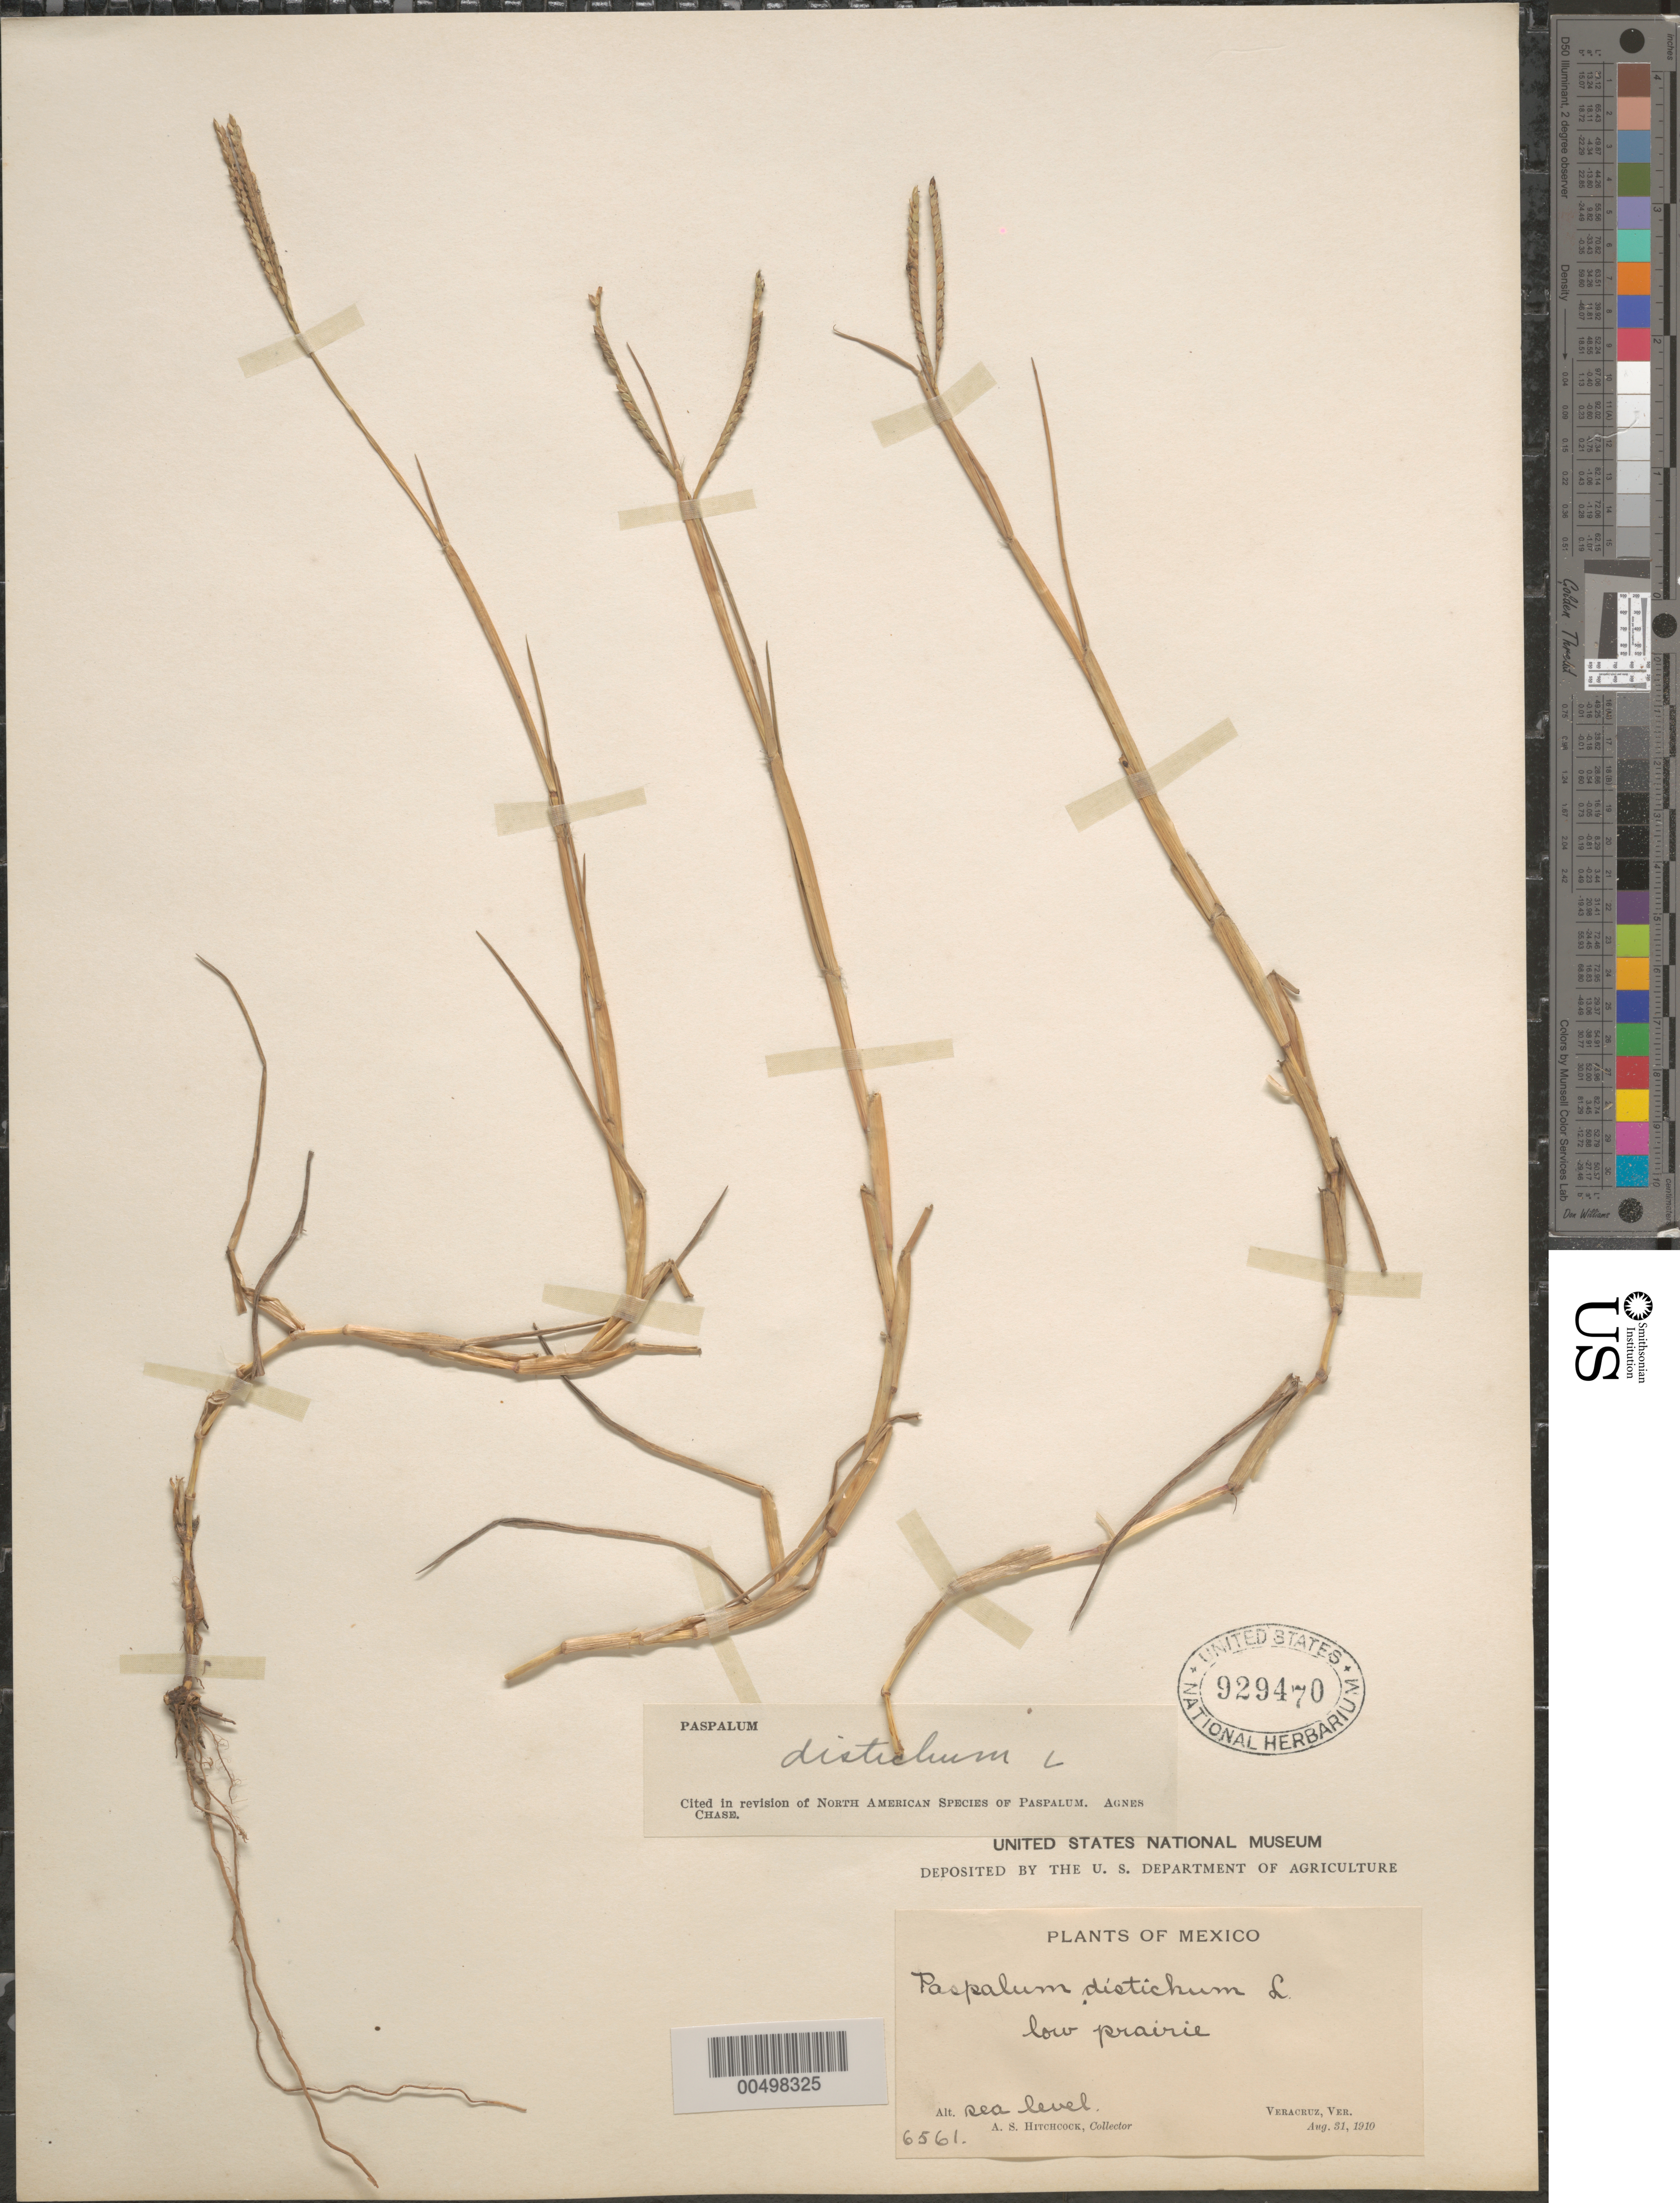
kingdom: Plantae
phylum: Tracheophyta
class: Liliopsida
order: Poales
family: Poaceae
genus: Paspalum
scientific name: Paspalum paspaloides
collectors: A. S. Hitchcock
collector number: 6561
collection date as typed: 31 Aug 1910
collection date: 1910-08-31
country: Mexico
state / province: Veracruz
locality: Veracruz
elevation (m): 0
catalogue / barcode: US 929470